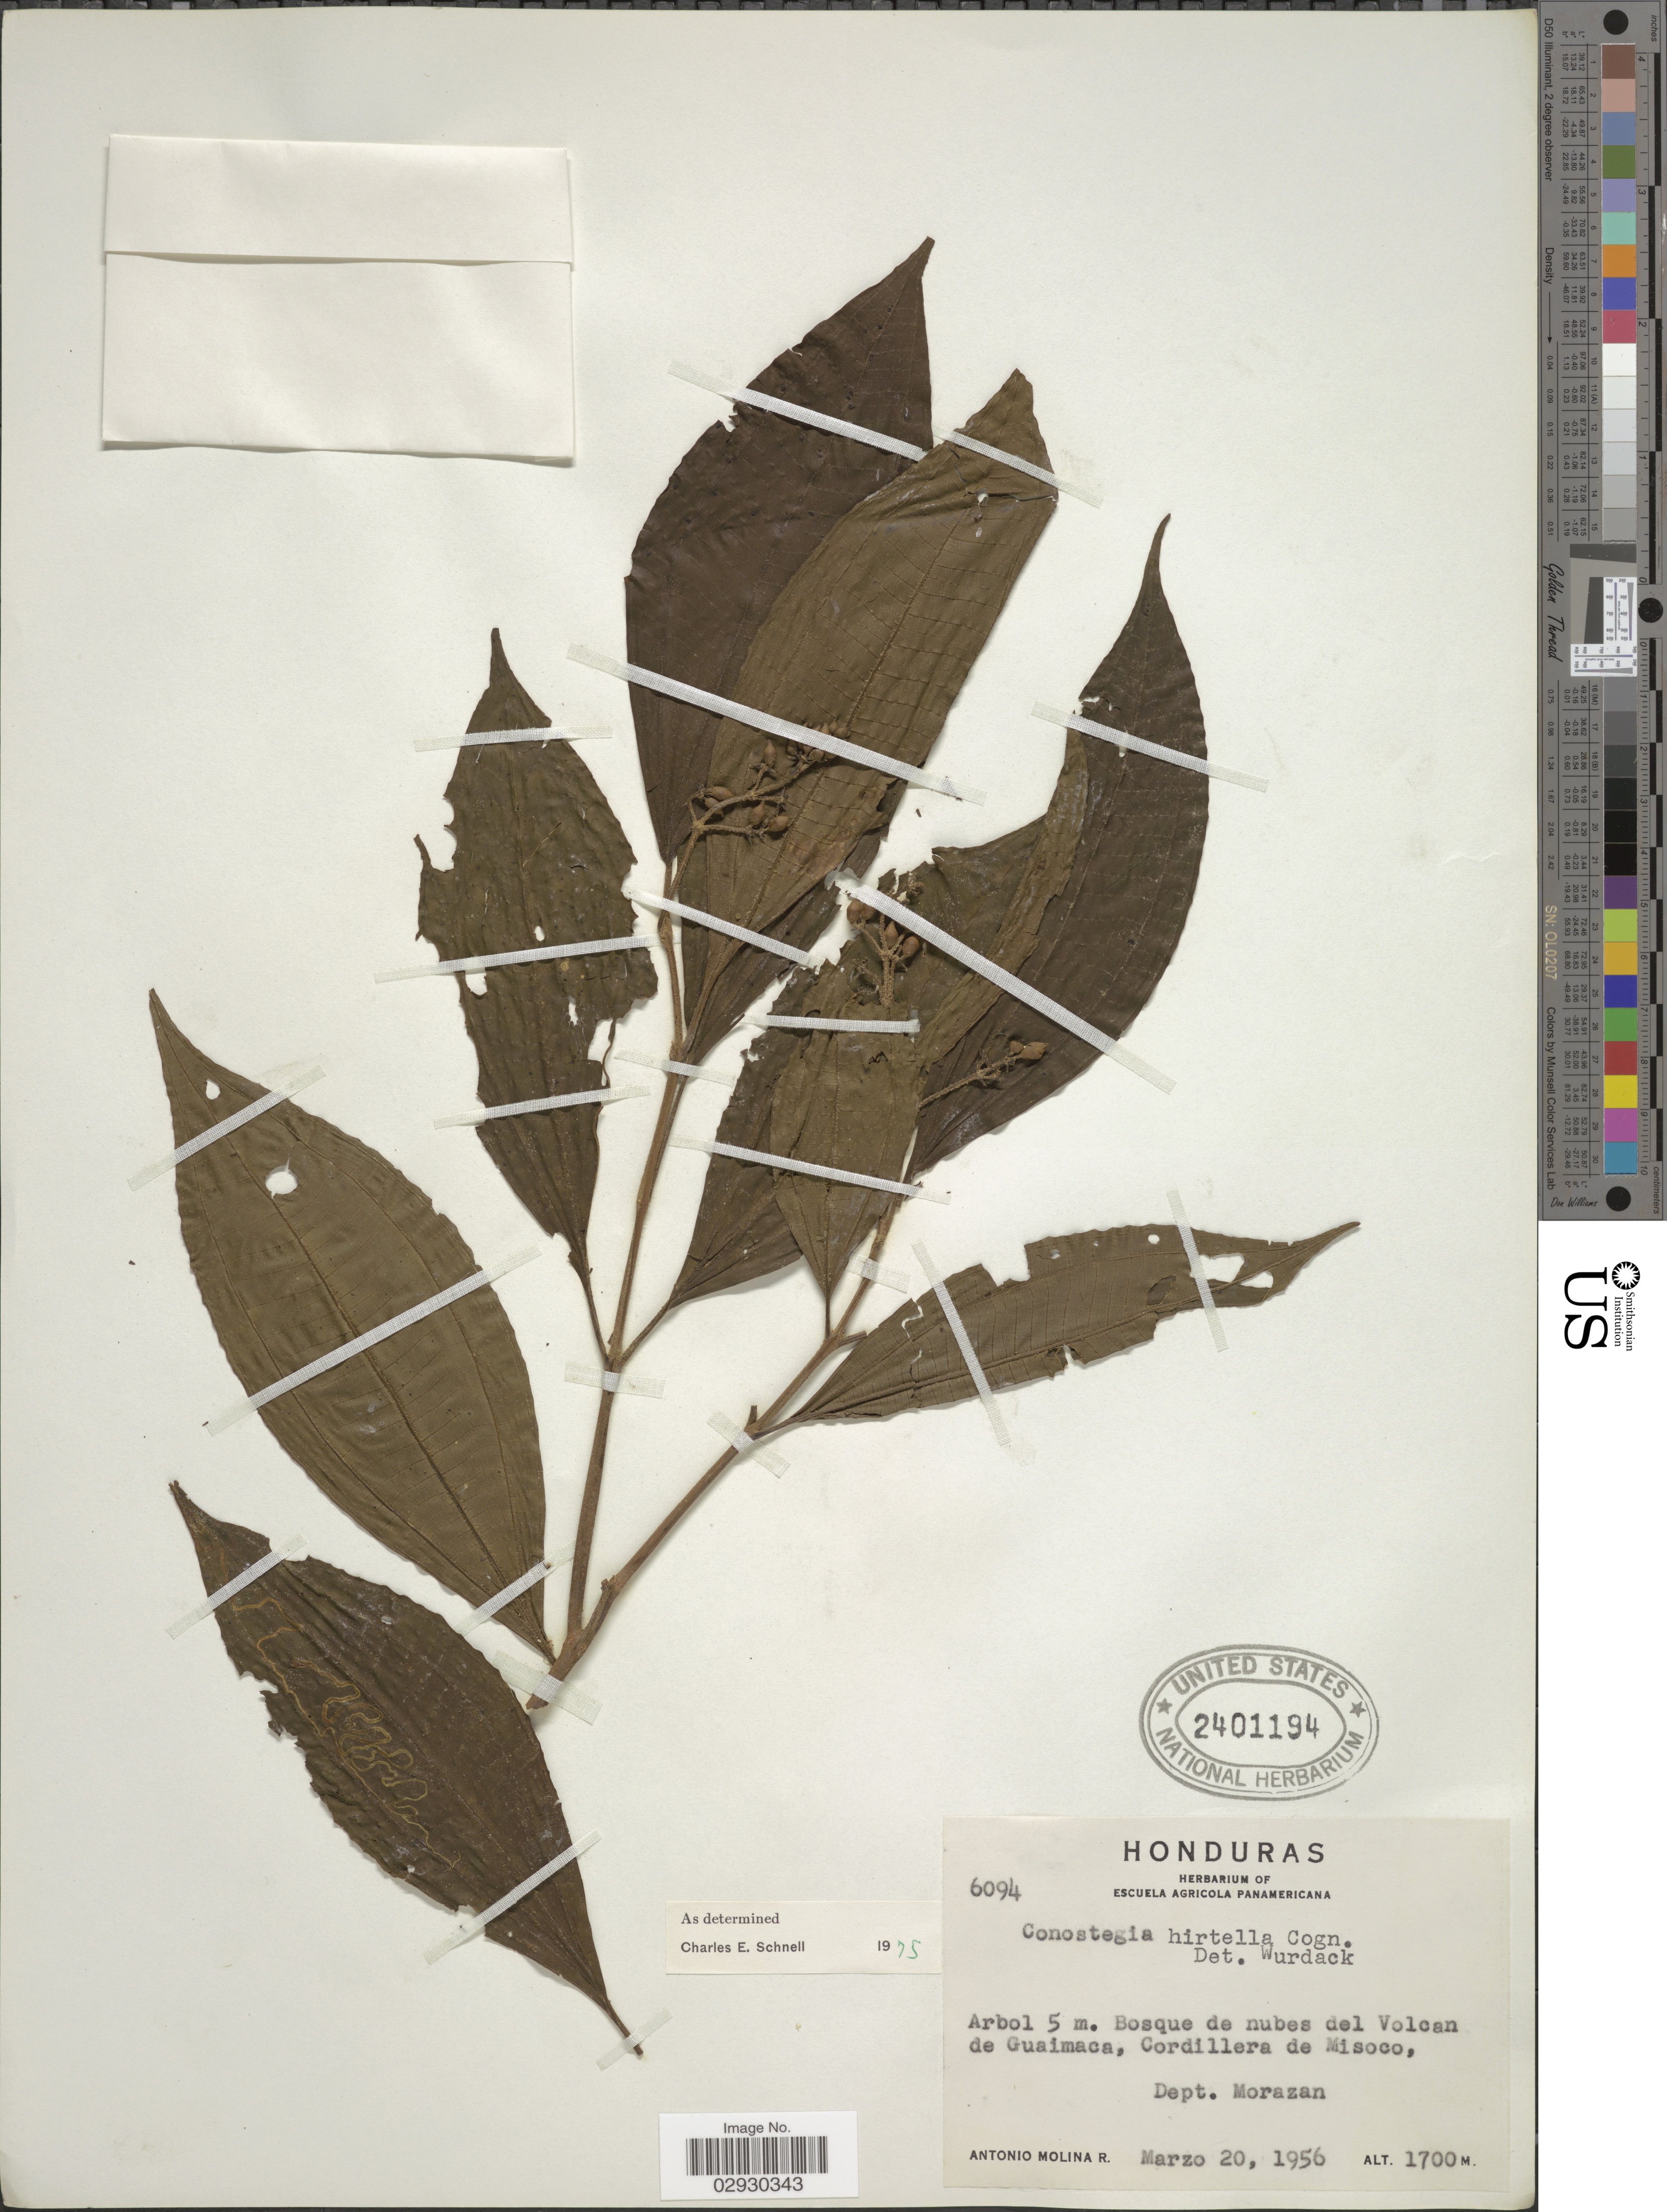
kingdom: Plantae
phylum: Tracheophyta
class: Magnoliopsida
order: Myrtales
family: Melastomataceae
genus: Conostegia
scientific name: Conostegia hirtella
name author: Cogn. in Donn. Sm.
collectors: A. Molina R.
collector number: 6094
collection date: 1956-03-20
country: Honduras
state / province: Fco. Morazán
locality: Bosque de nubes del Volcan de Guaimaca, Cordillera de Misoco, Dept. Morazan.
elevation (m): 1700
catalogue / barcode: US 2401194